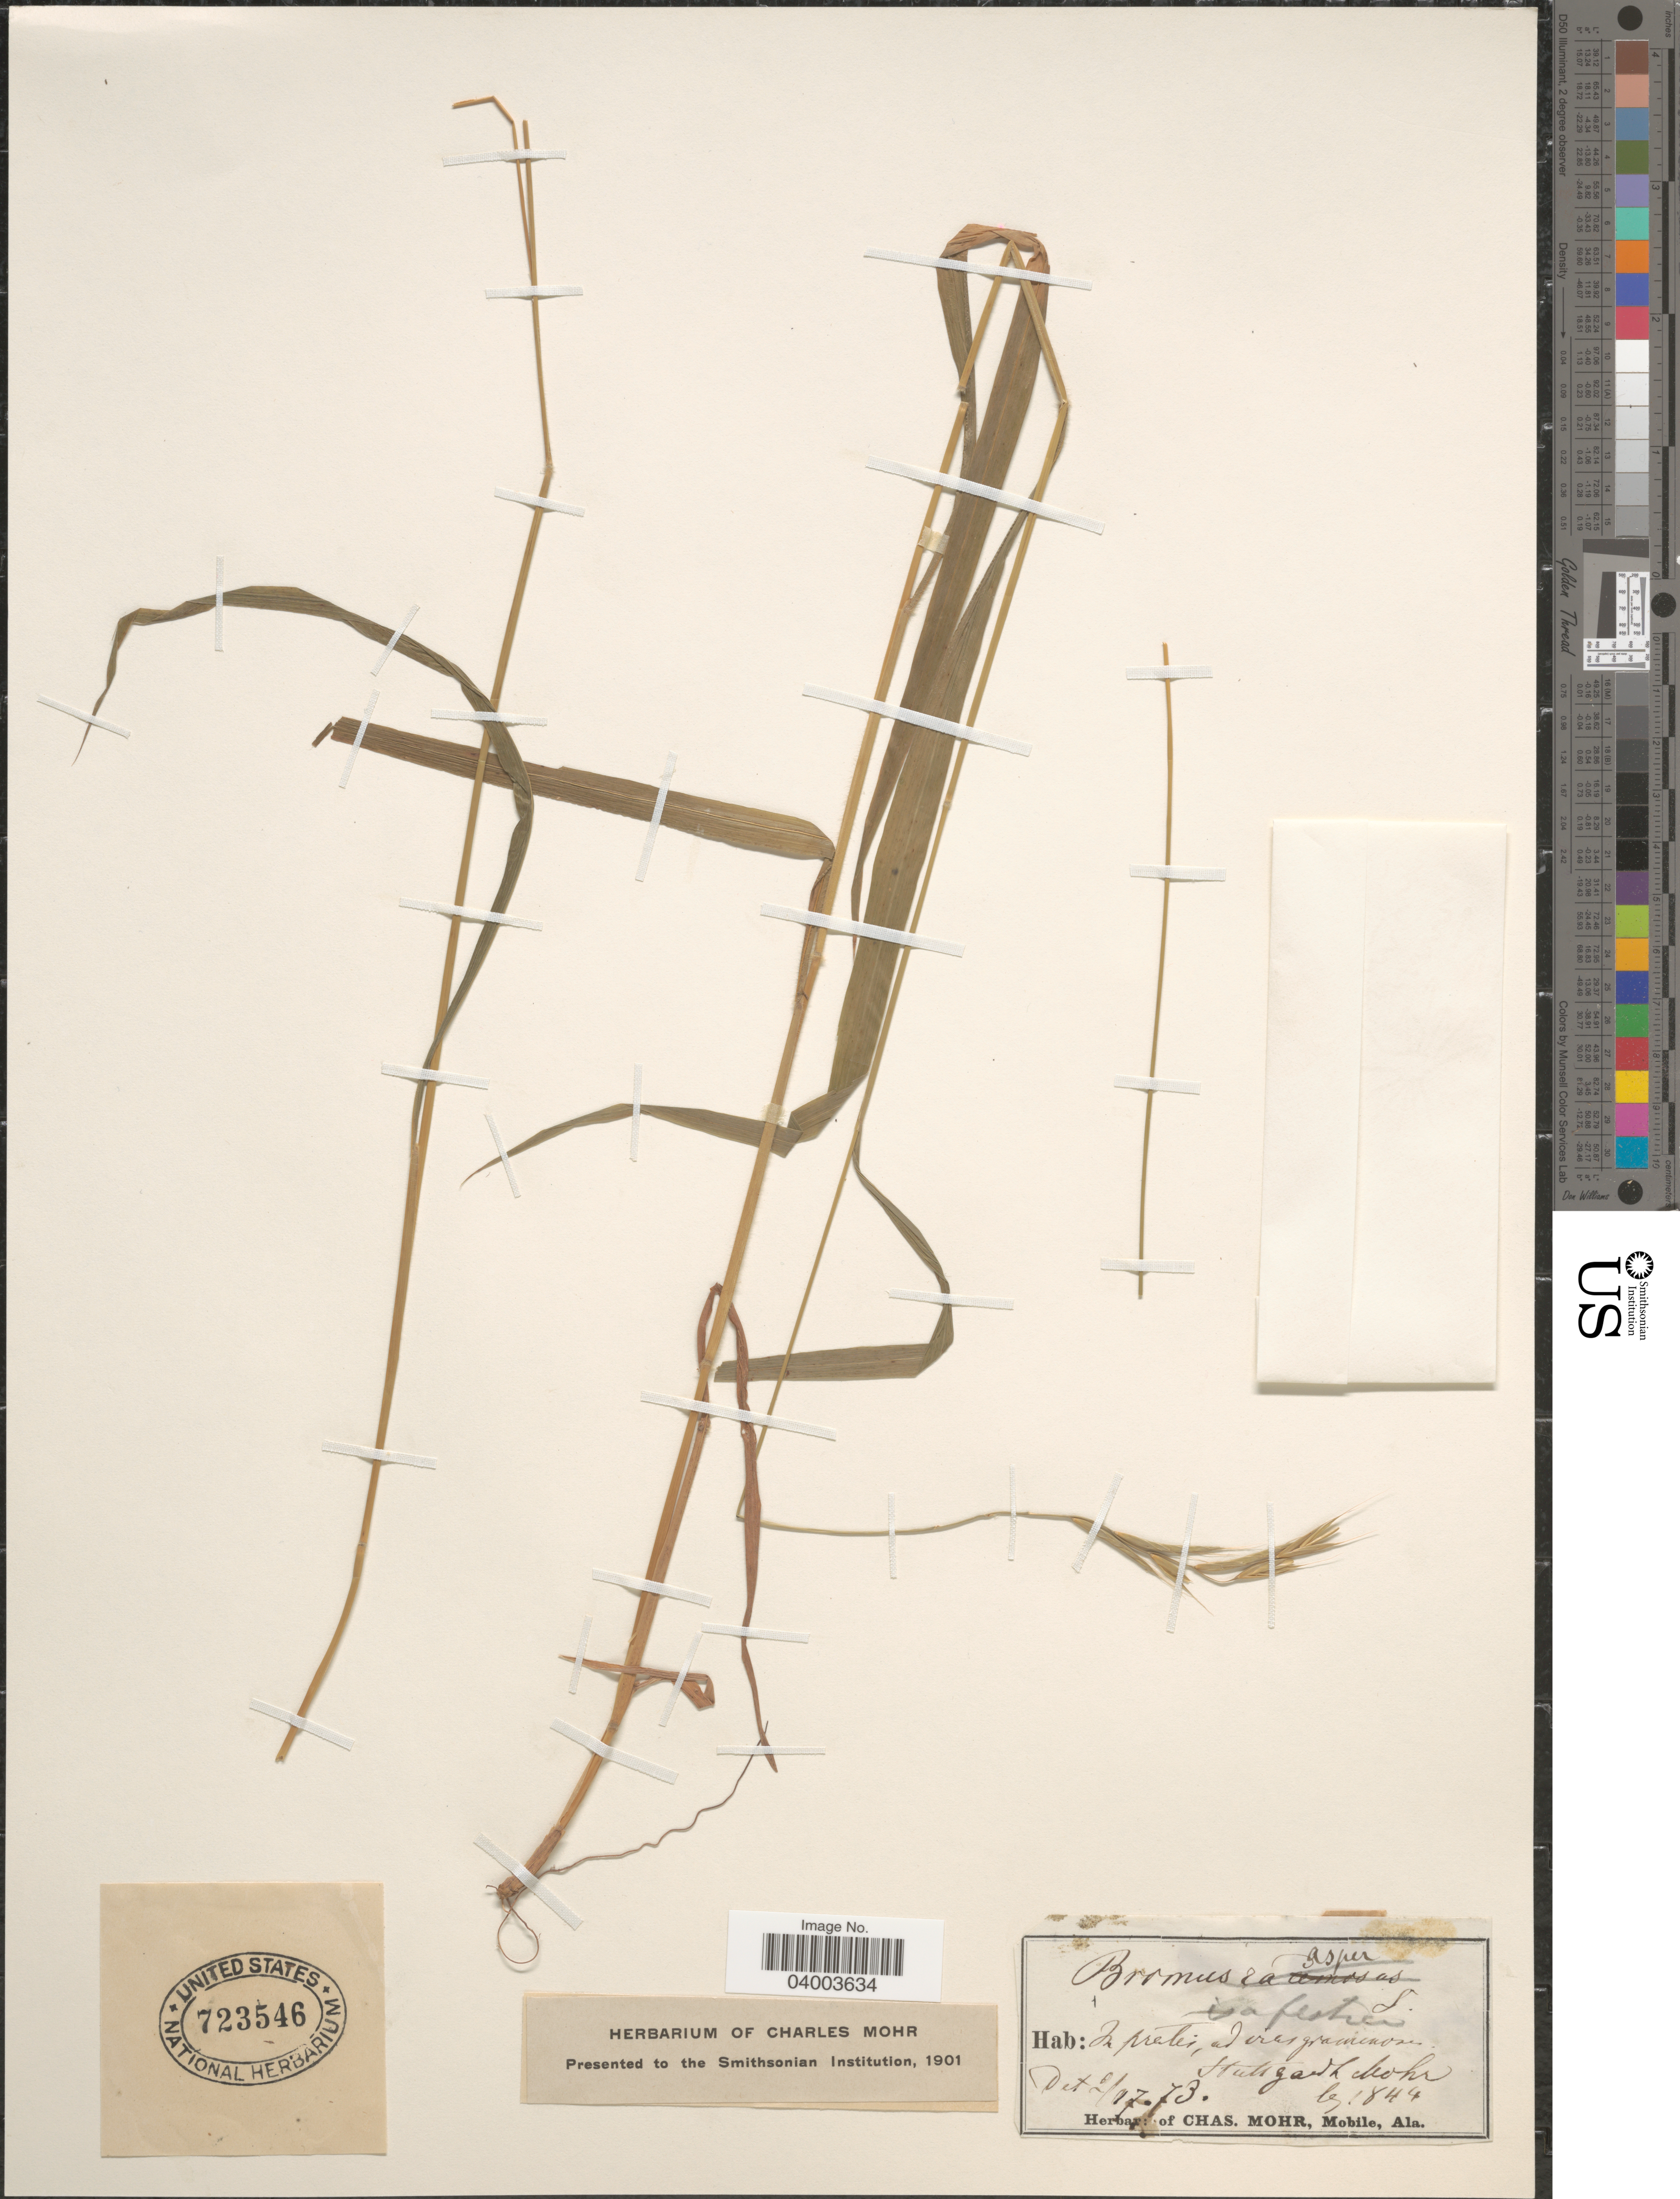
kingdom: Plantae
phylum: Tracheophyta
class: Liliopsida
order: Poales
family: Poaceae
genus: Brachypodium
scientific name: Brachypodium sp.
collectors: Mohr, C. T. (herbarium) & Mohr, --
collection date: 1844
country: Germany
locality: Stuttgardt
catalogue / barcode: US 723546